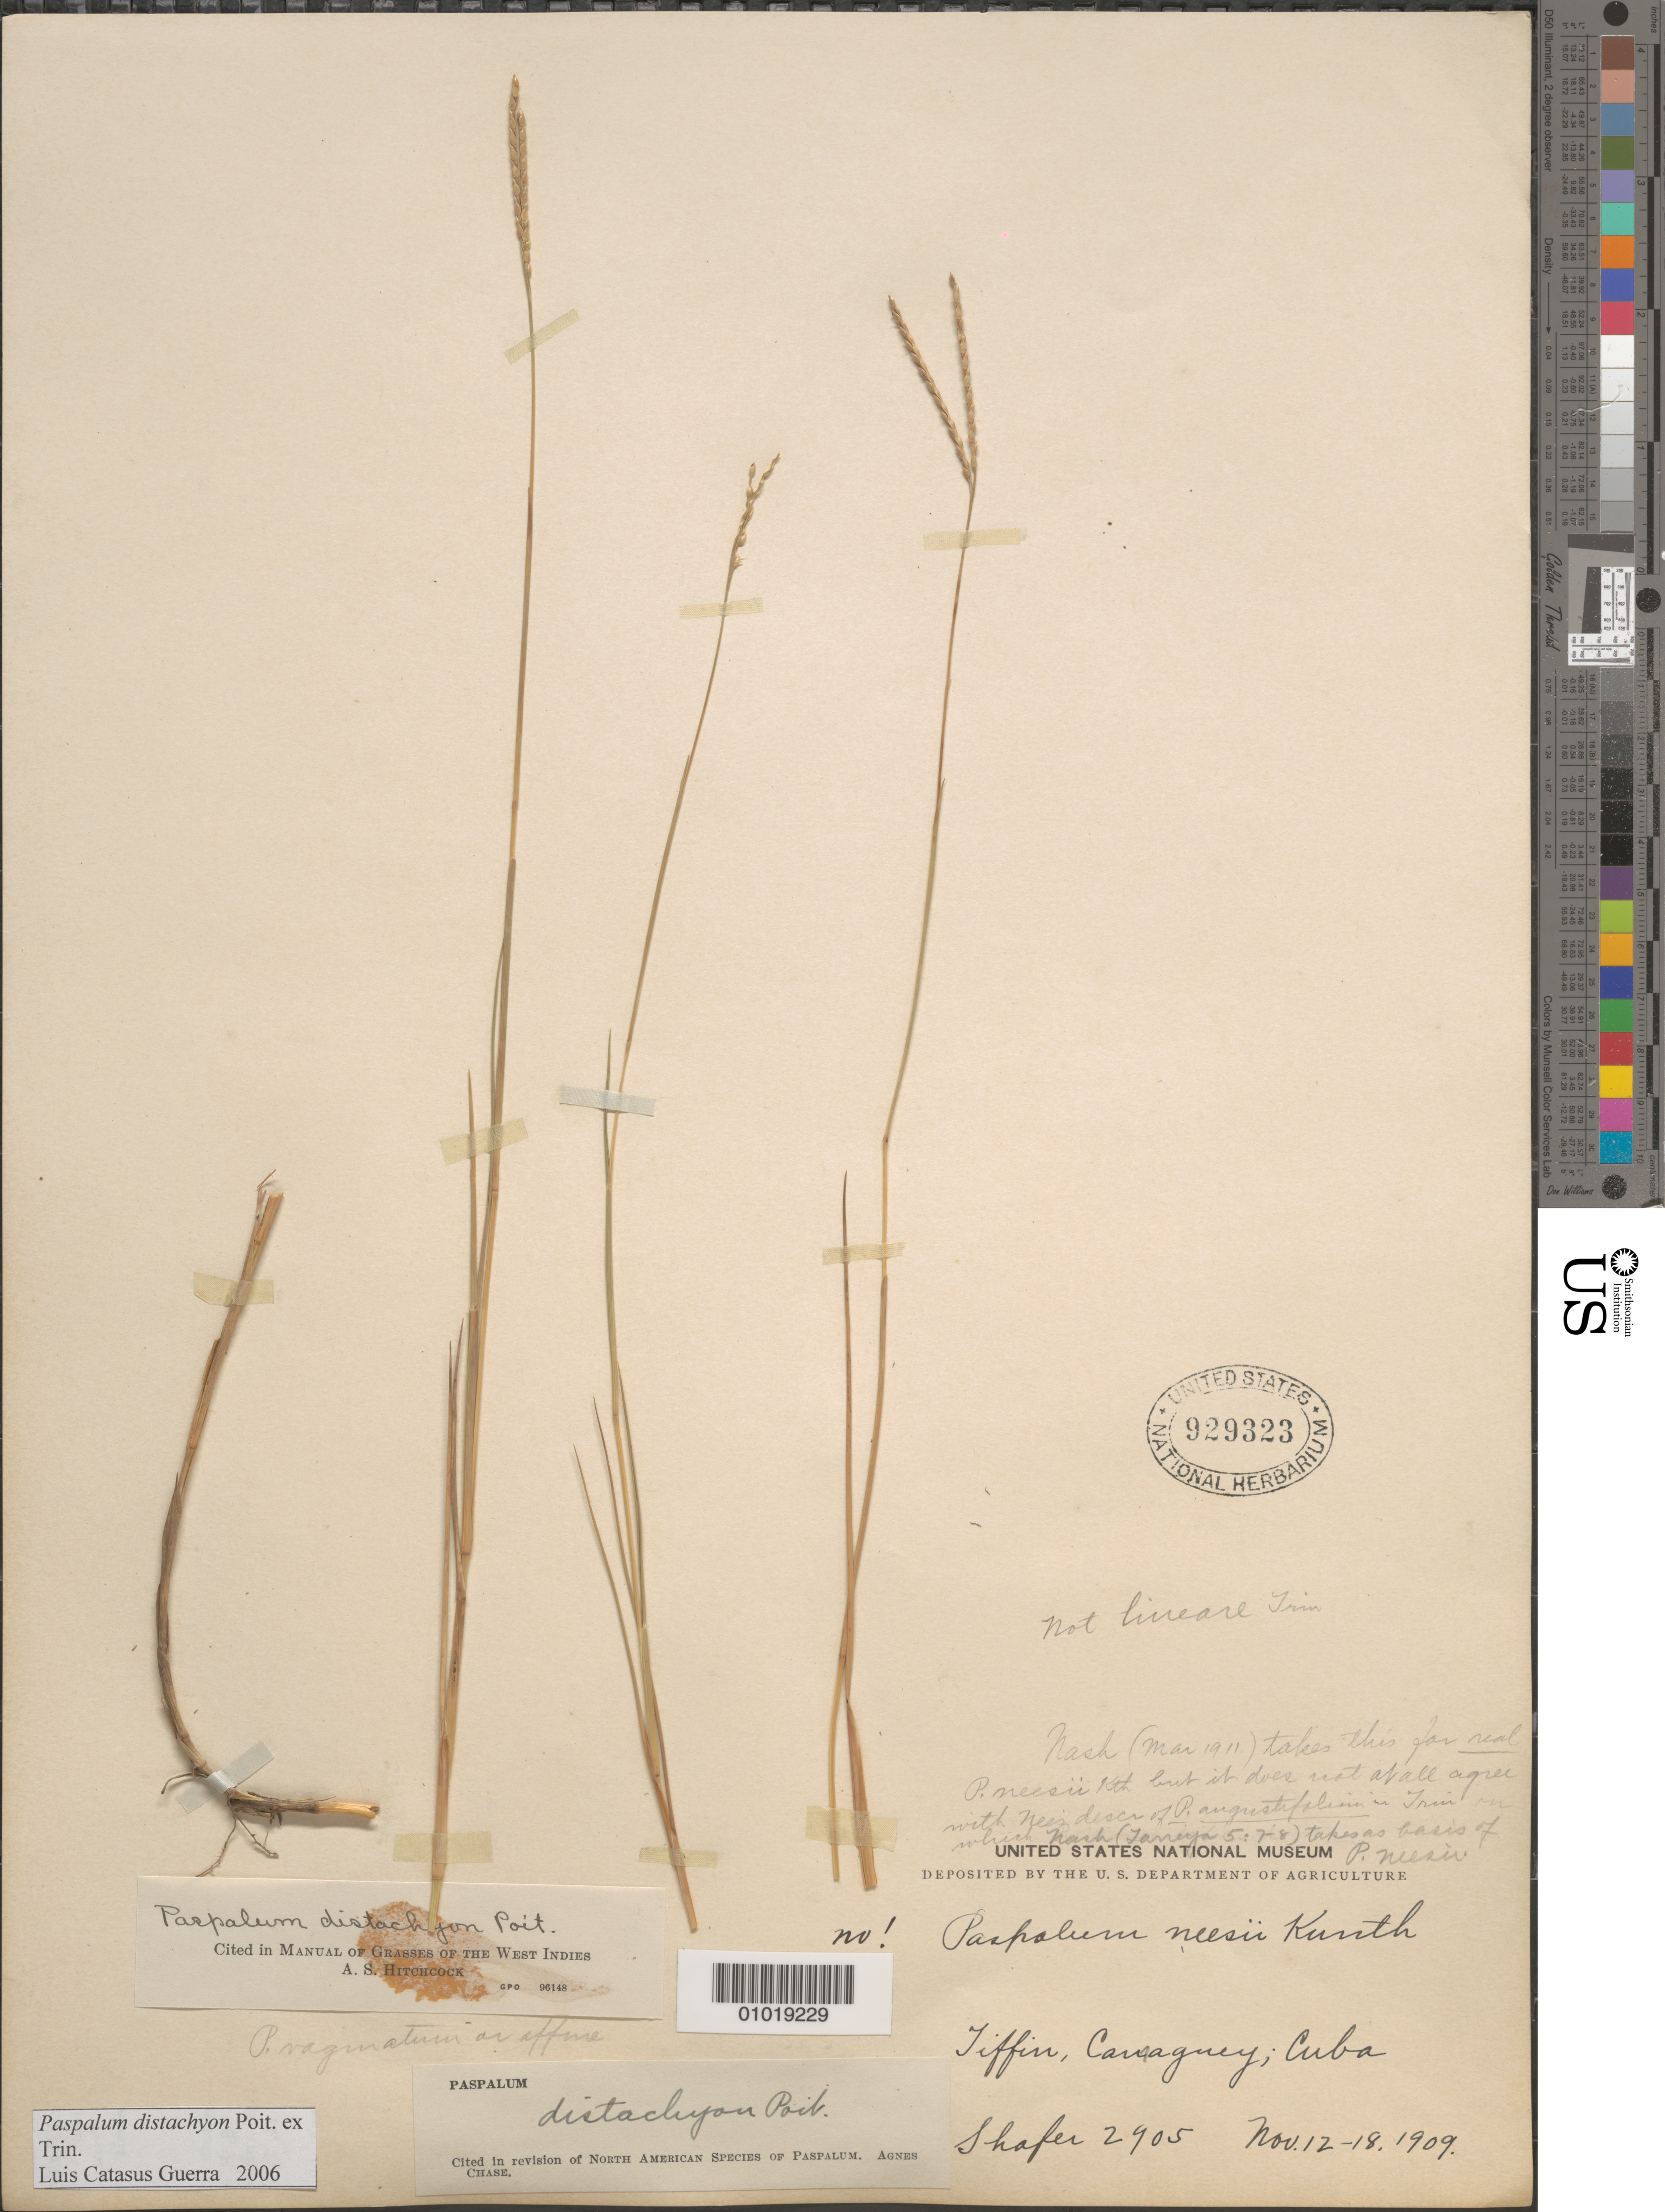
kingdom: Plantae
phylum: Tracheophyta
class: Liliopsida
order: Poales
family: Poaceae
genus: Paspalum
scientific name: Paspalum distachyon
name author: Poiteau ex Trin.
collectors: Shafer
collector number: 2905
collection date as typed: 12 Nov 1909 to 18 Nov 1909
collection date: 1909-11-12/1909-11-18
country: Cuba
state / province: Camagüey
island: Cuba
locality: Tiffin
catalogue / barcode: US 929323